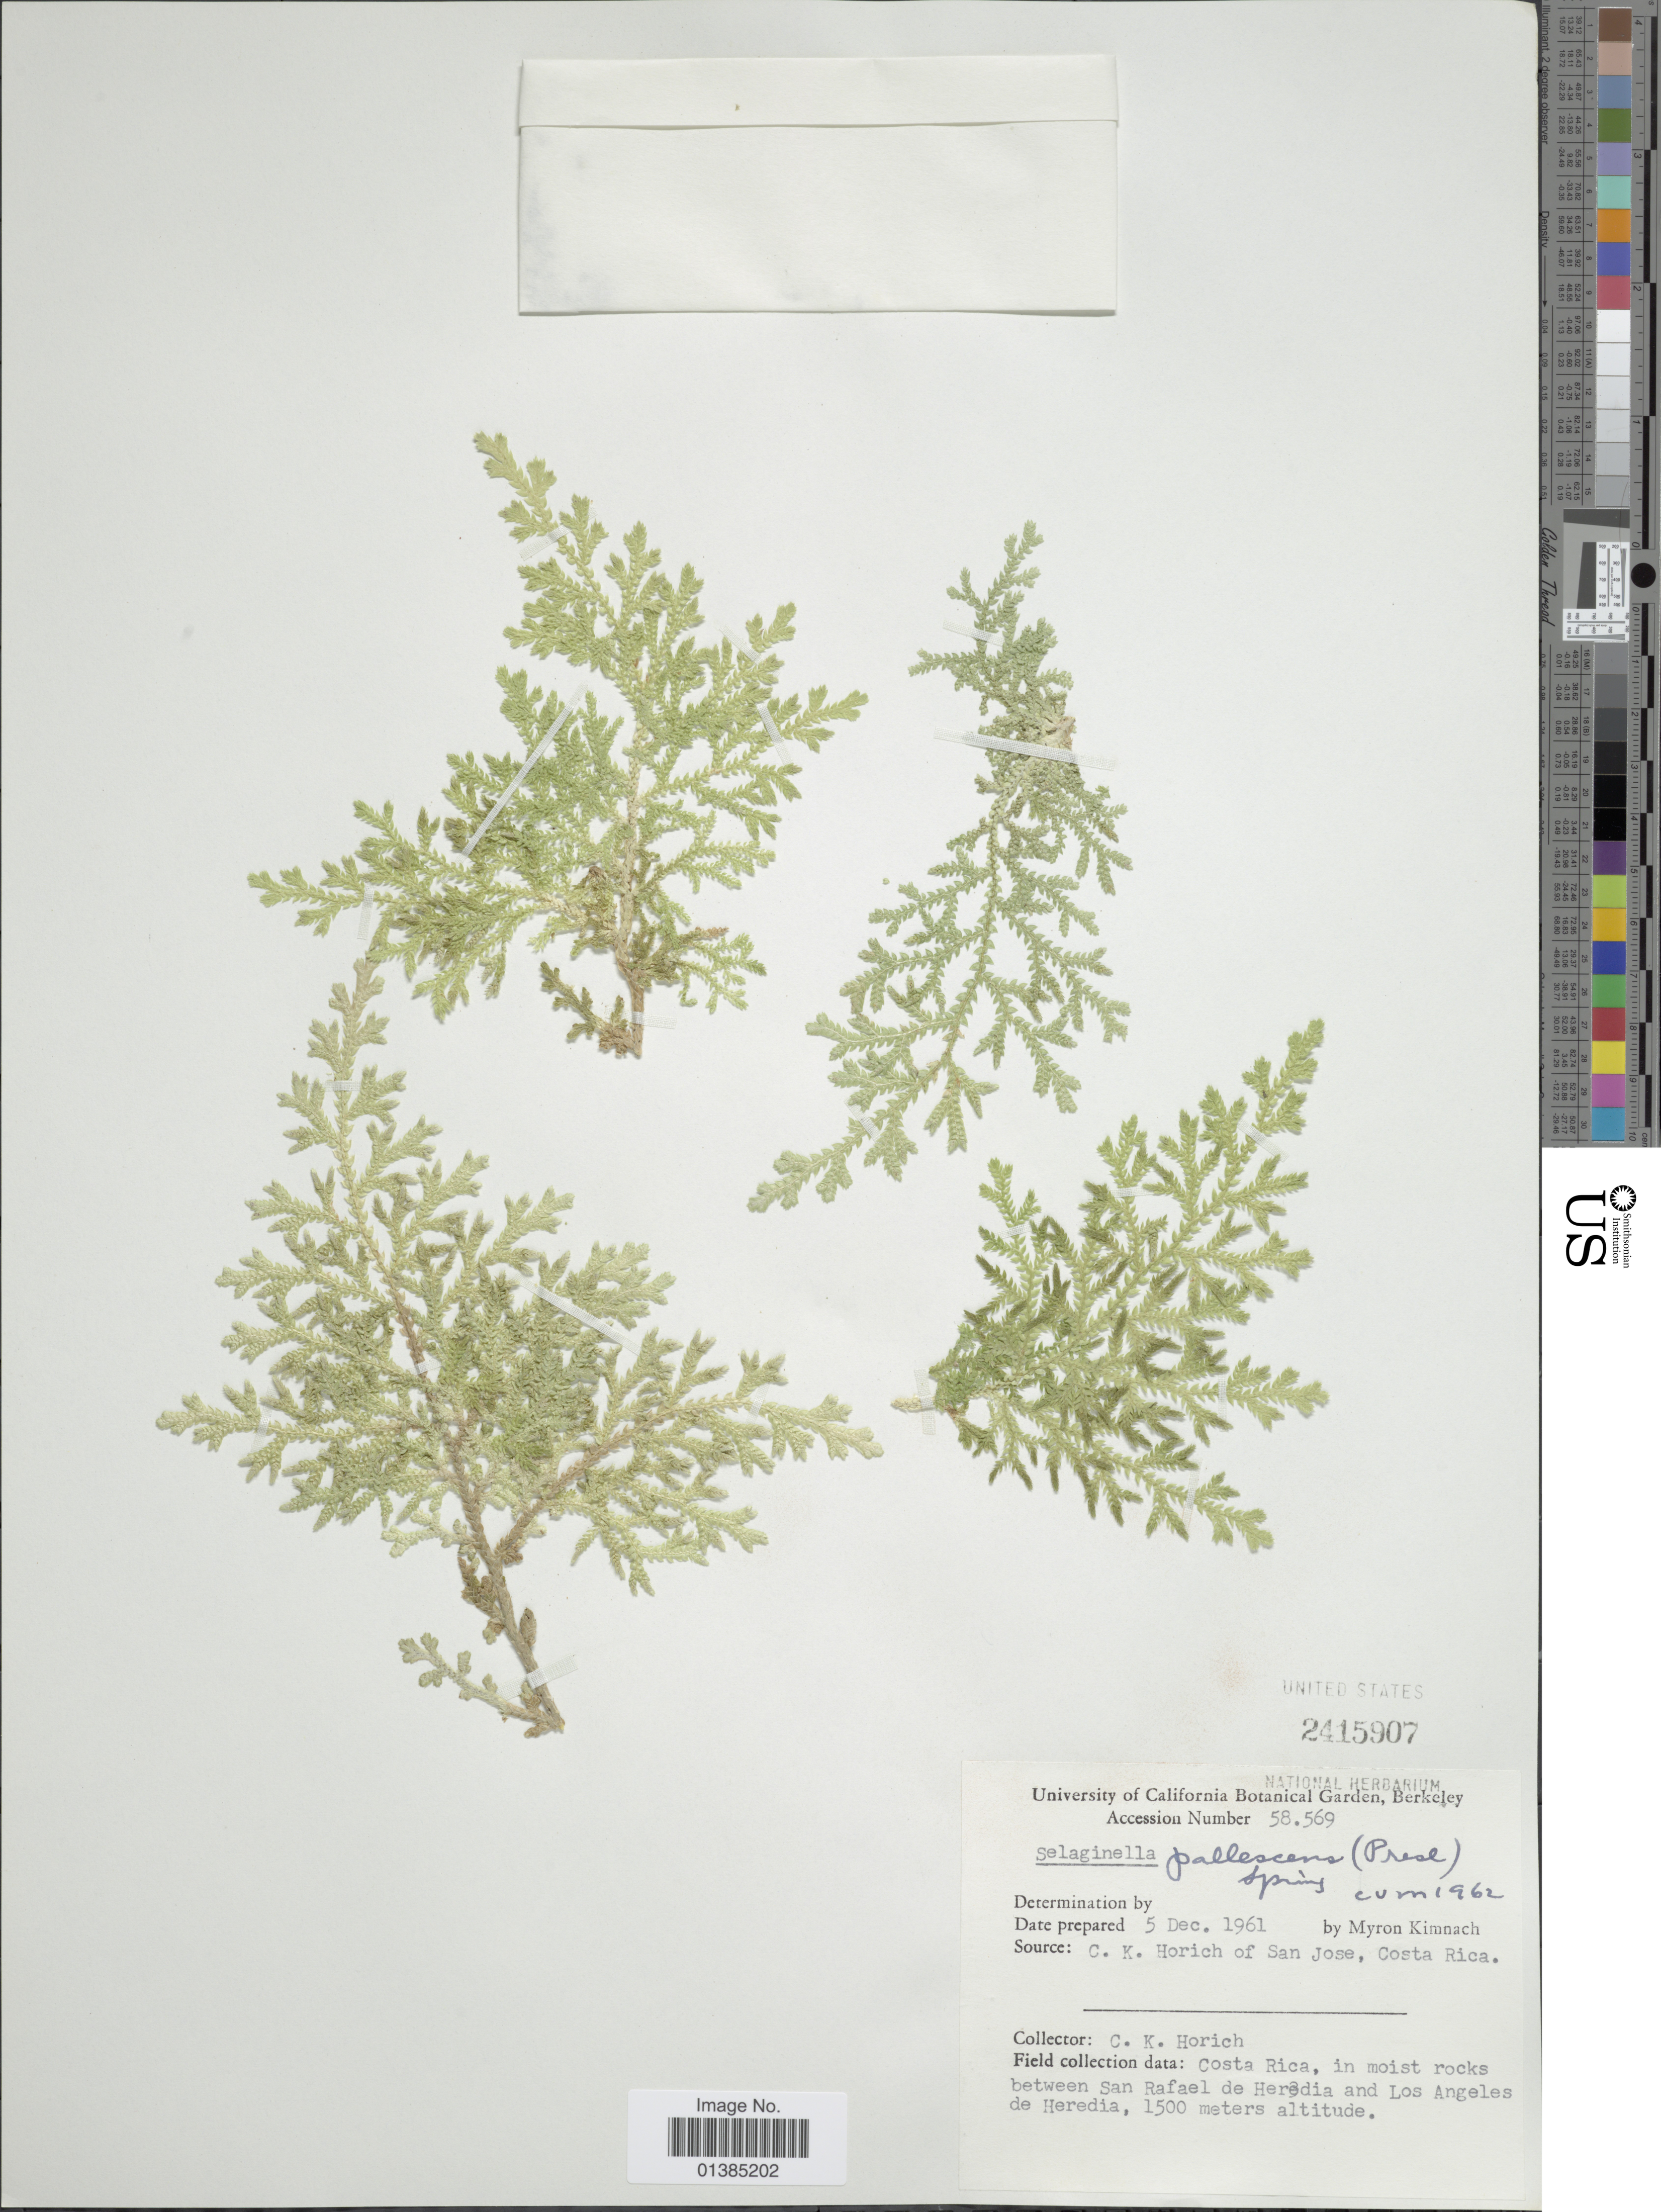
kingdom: Plantae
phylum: Tracheophyta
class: Lycopodiopsida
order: Selaginellales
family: Selaginellaceae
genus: Selaginella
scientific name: Selaginella pallescens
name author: (C. Presl) Spring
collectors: C. K. Horich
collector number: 58569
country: Costa Rica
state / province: Heredia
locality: In moist rocks between San Rafael de Heredia and Los Angeles de Heredia.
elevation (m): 1500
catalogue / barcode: US 2415907